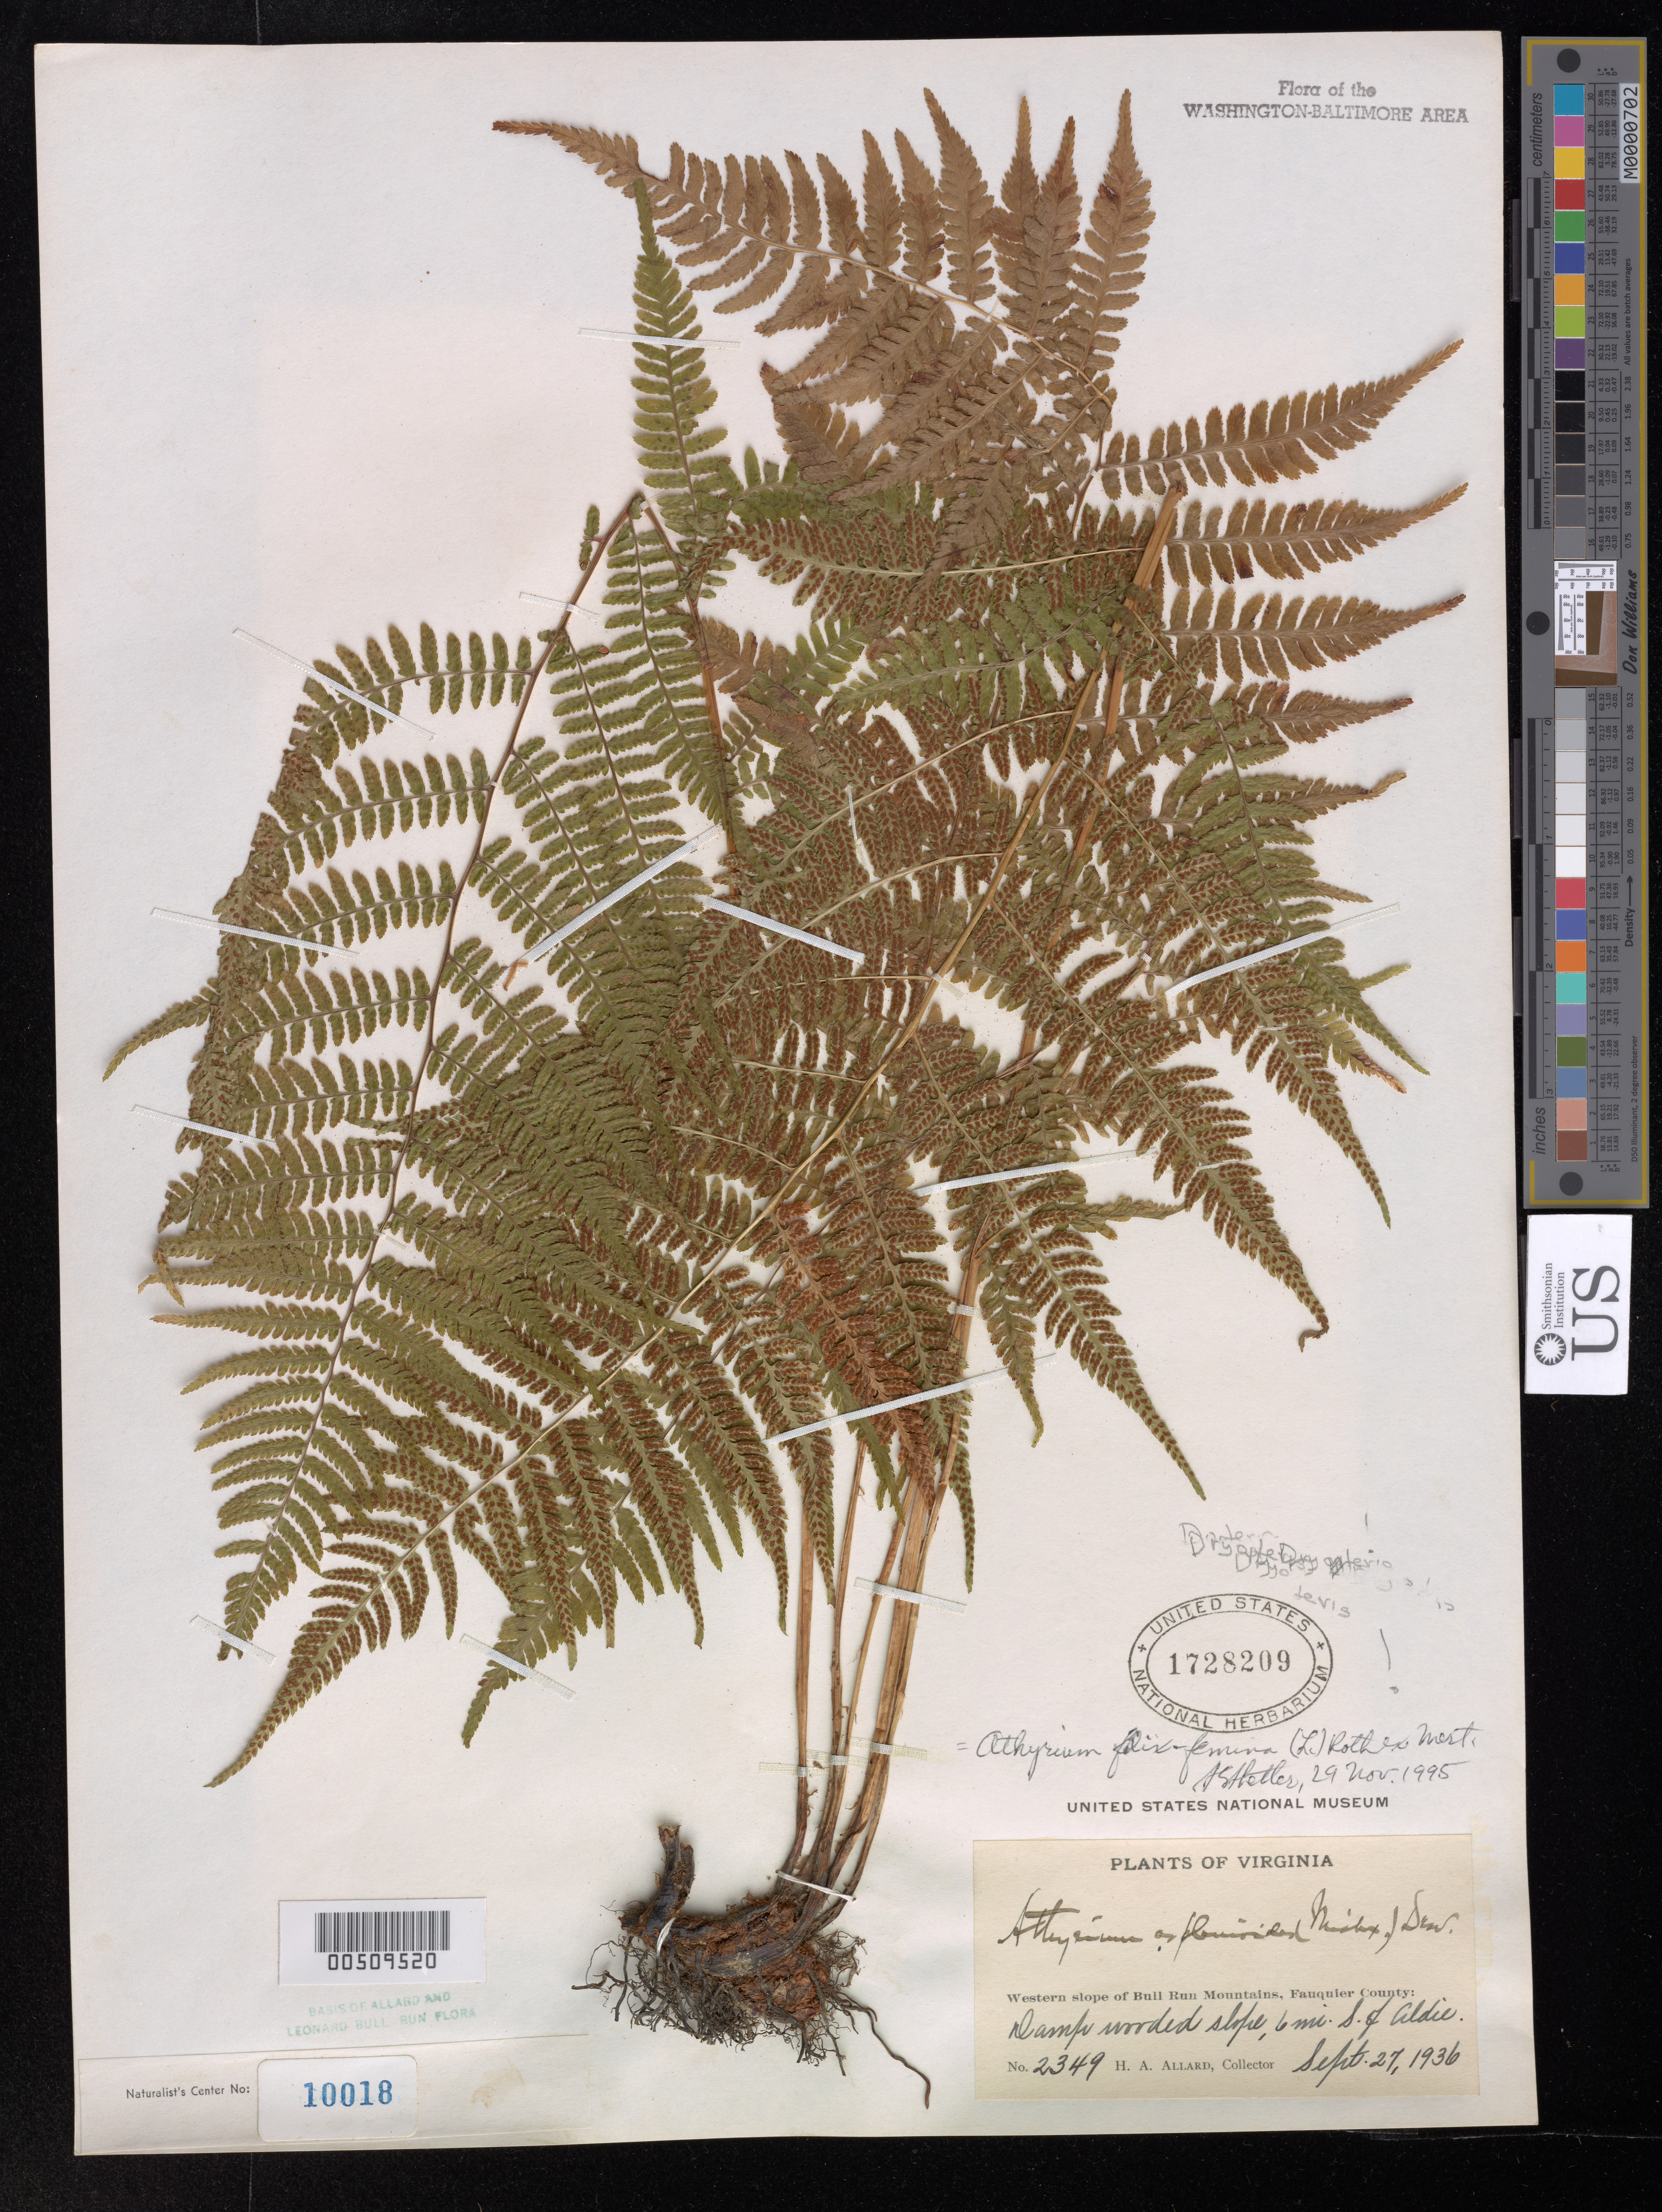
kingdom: Plantae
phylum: Tracheophyta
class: Polypodiopsida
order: Polypodiales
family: Athyriaceae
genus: Athyrium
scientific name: Athyrium filix-femina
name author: (L.) Roth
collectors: H. A. Allard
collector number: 2349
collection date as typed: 27 Sep 1936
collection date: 1936-09-27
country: United States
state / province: Virginia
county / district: Fauquier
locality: Bull Run Mountains, 6 mi. S of Aldie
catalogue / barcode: US 1728209